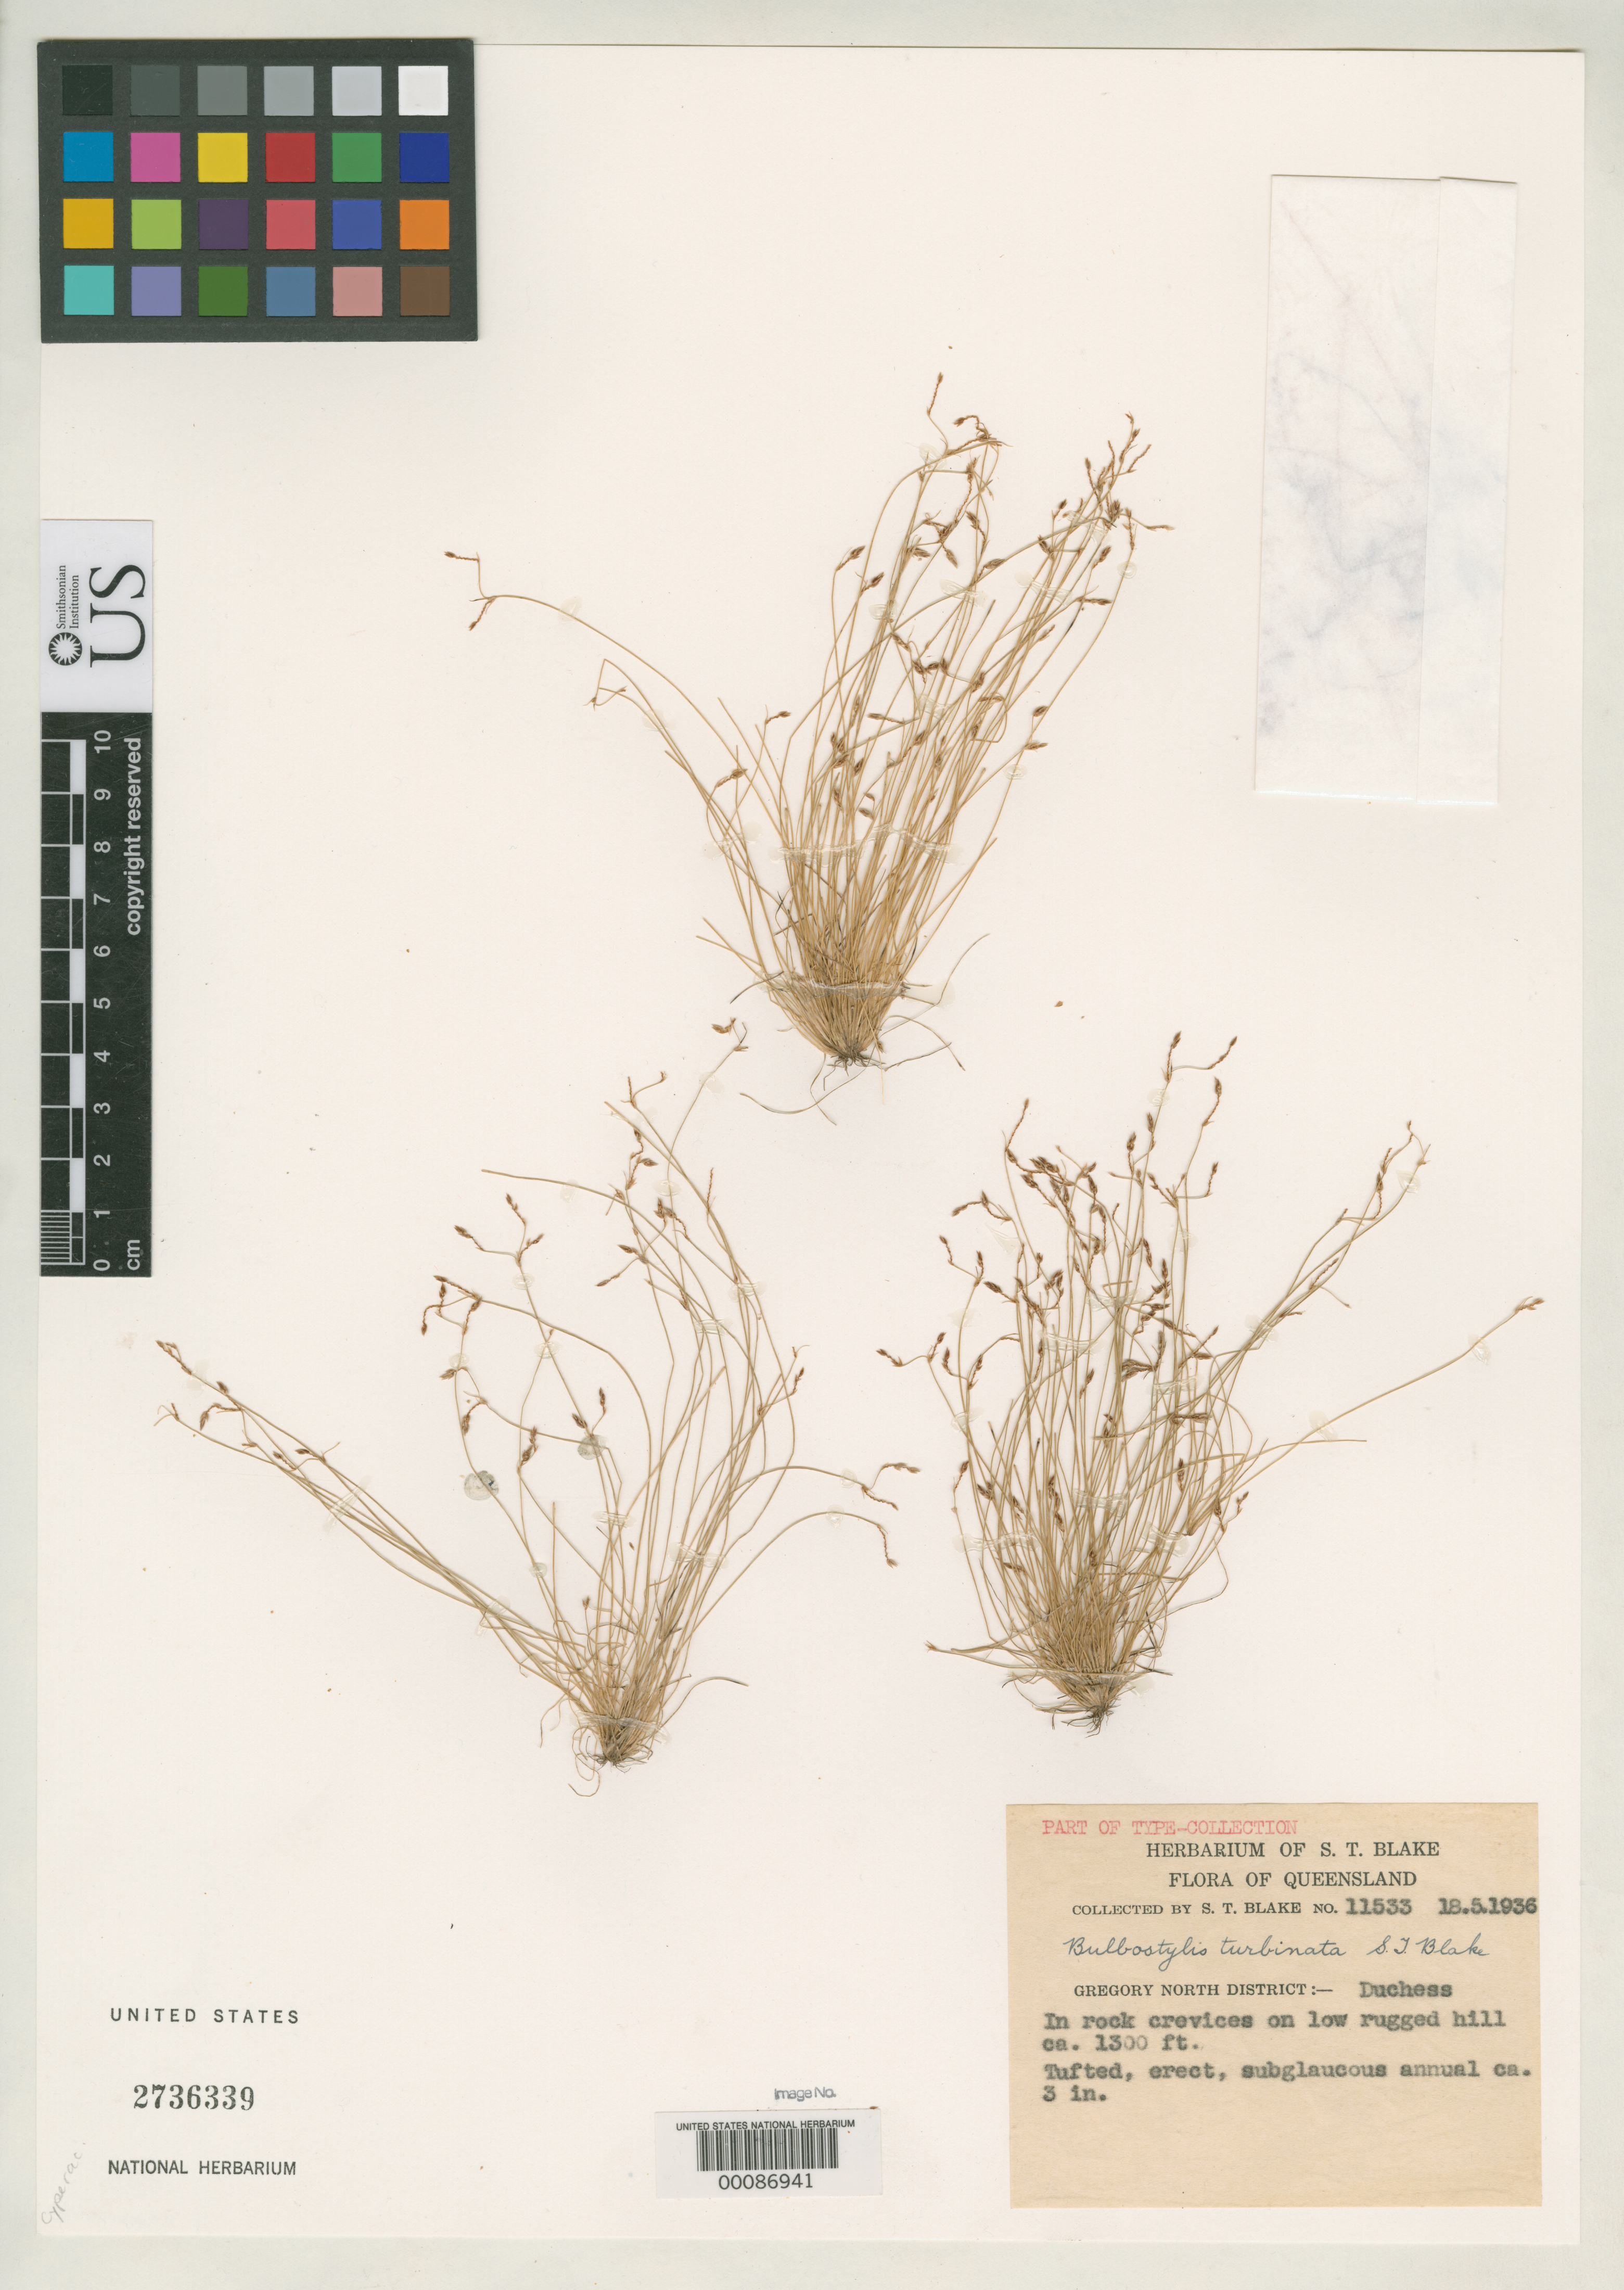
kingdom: Plantae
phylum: Tracheophyta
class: Liliopsida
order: Poales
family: Cyperaceae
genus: Bulbostylis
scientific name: Bulbostylis turbinata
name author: S.T. Blake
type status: Isotype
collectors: S. T. Blake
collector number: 11533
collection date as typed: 18 May 1936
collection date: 1936-05-18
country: Australia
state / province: Queensland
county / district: Gregory North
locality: Duchess.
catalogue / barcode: US 2736339